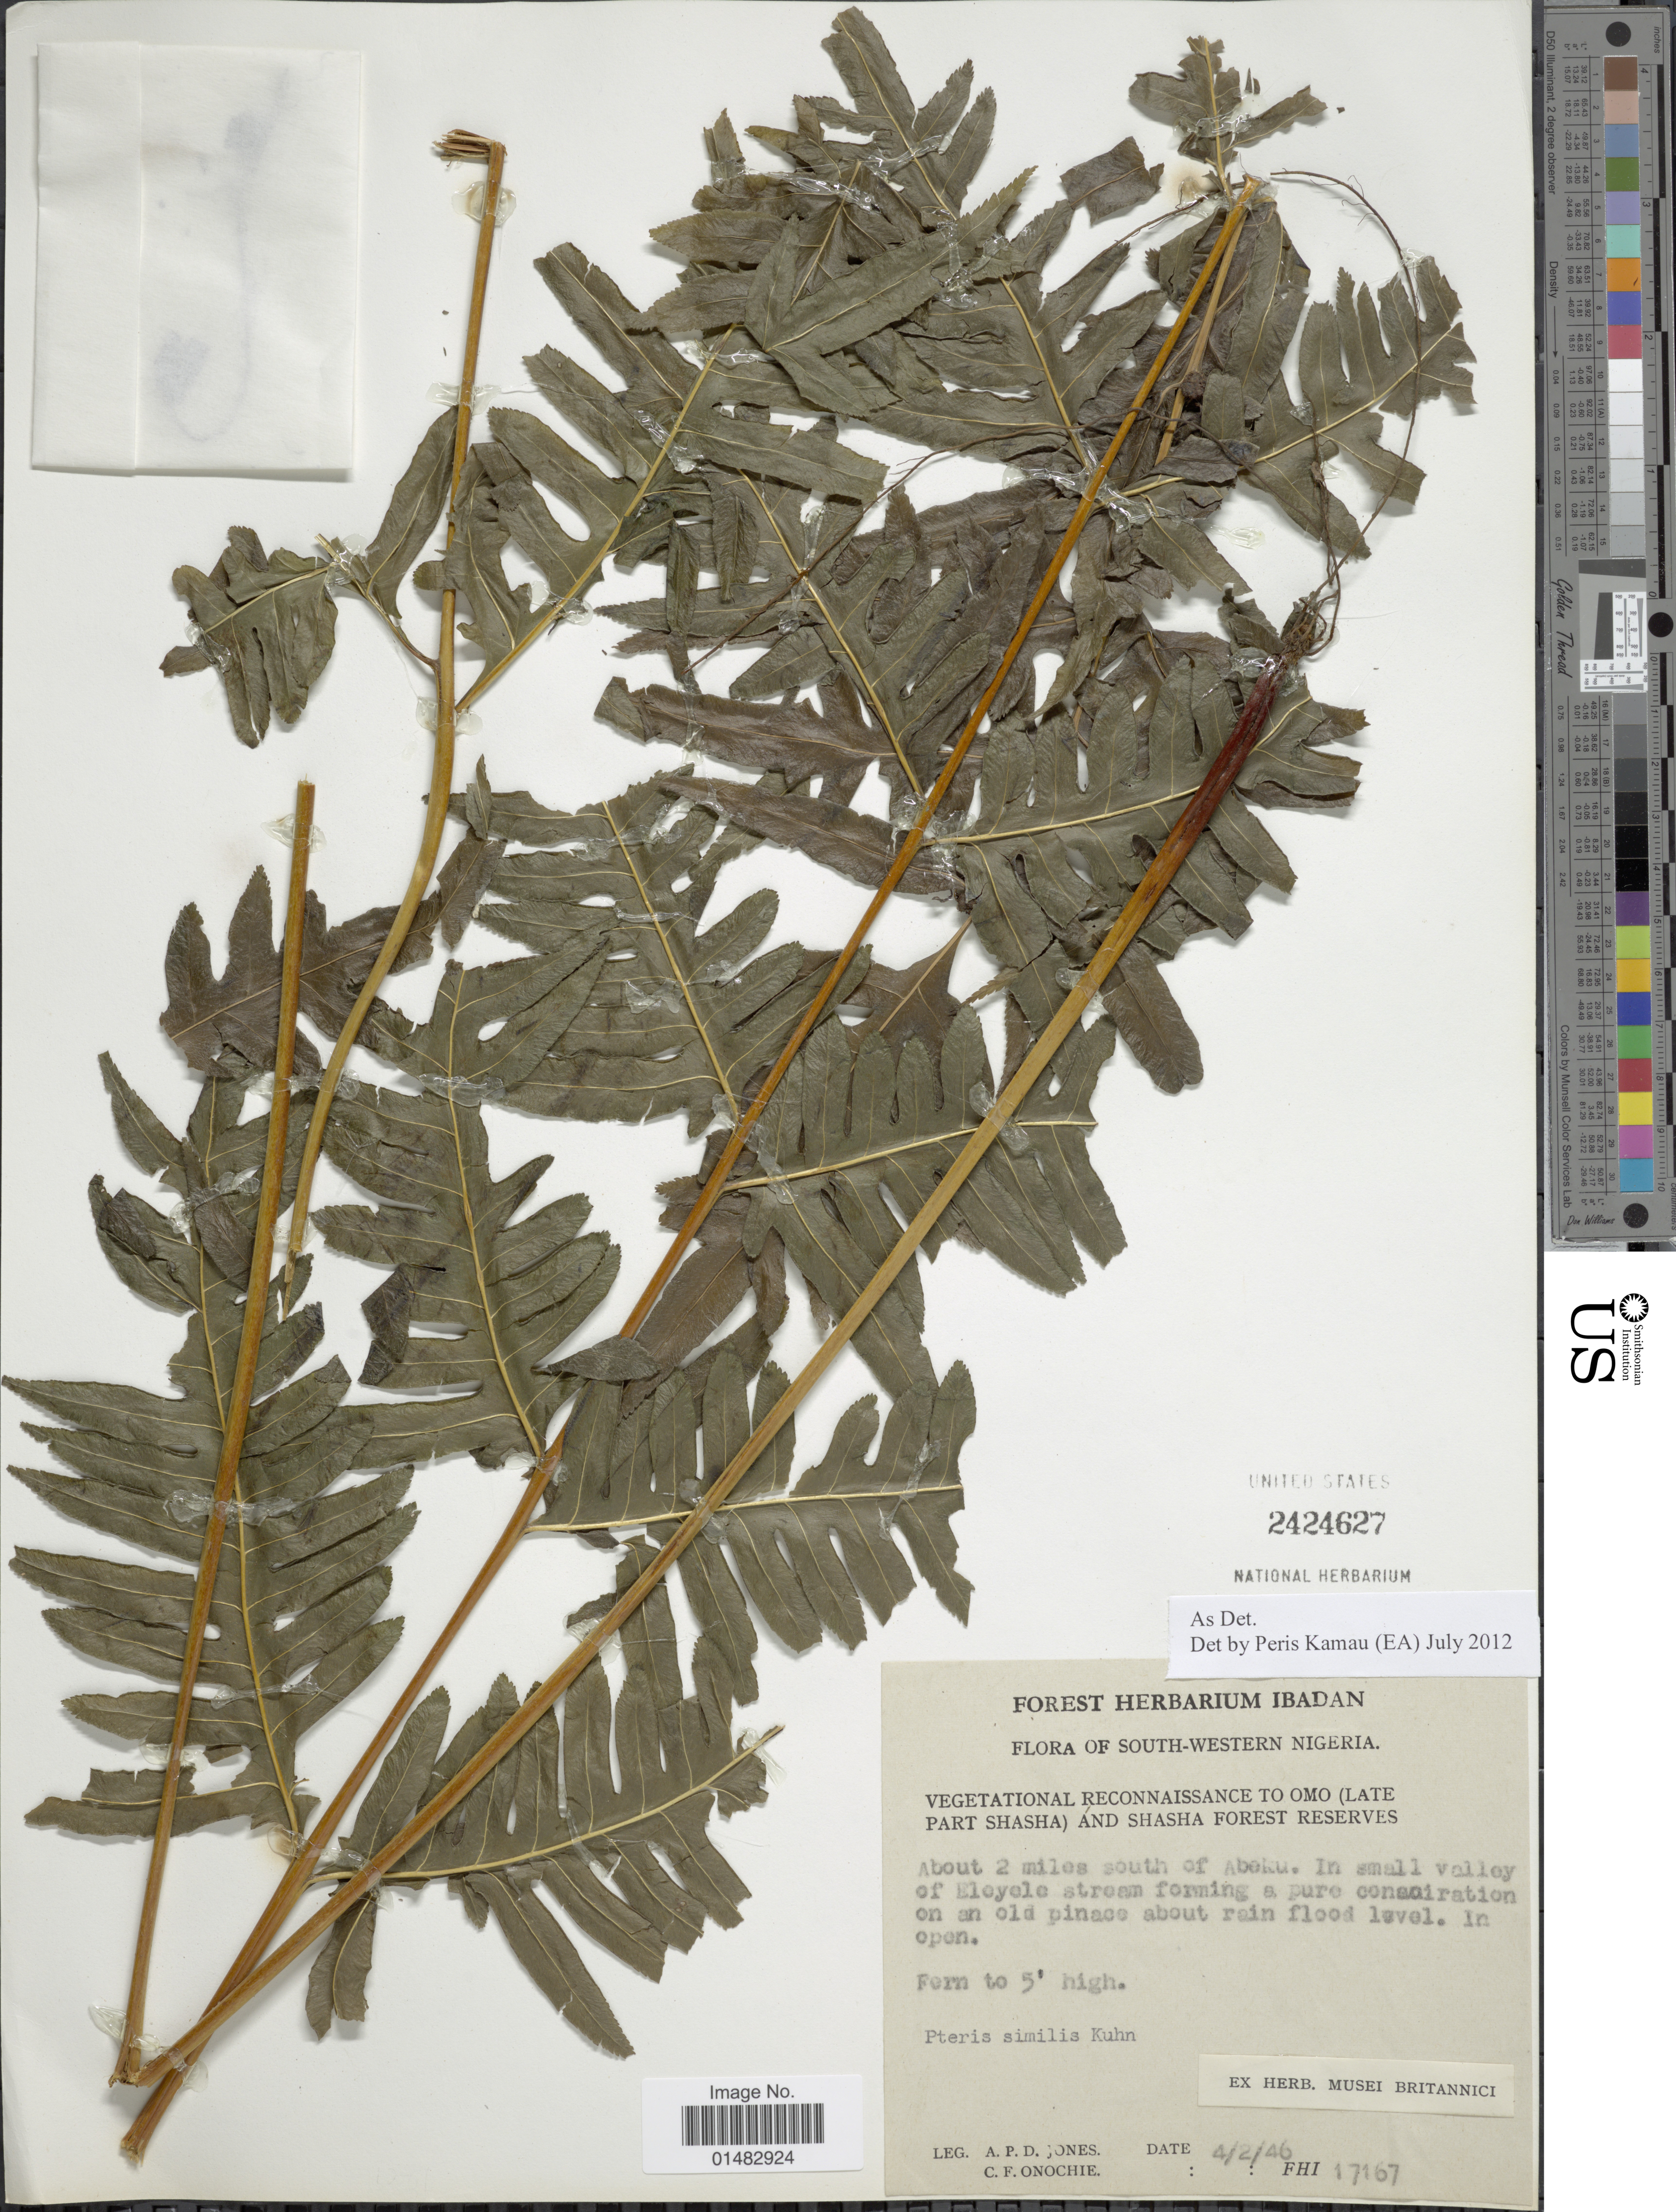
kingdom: Plantae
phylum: Tracheophyta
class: Polypodiopsida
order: Polypodiales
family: Pteridaceae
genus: Pteris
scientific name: Pteris similis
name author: Kuhn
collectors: A. P. Jones & C. Onochie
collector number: FHI17167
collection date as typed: Transcribed d/m/y: 4/2/46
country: Nigeria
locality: South-western Nigeria, about 2 miles south of Abeku, in small valley of Eleyele stream forming a pure consairation [interpreted] on an old pinace about rain flood level.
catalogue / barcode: US 2424627